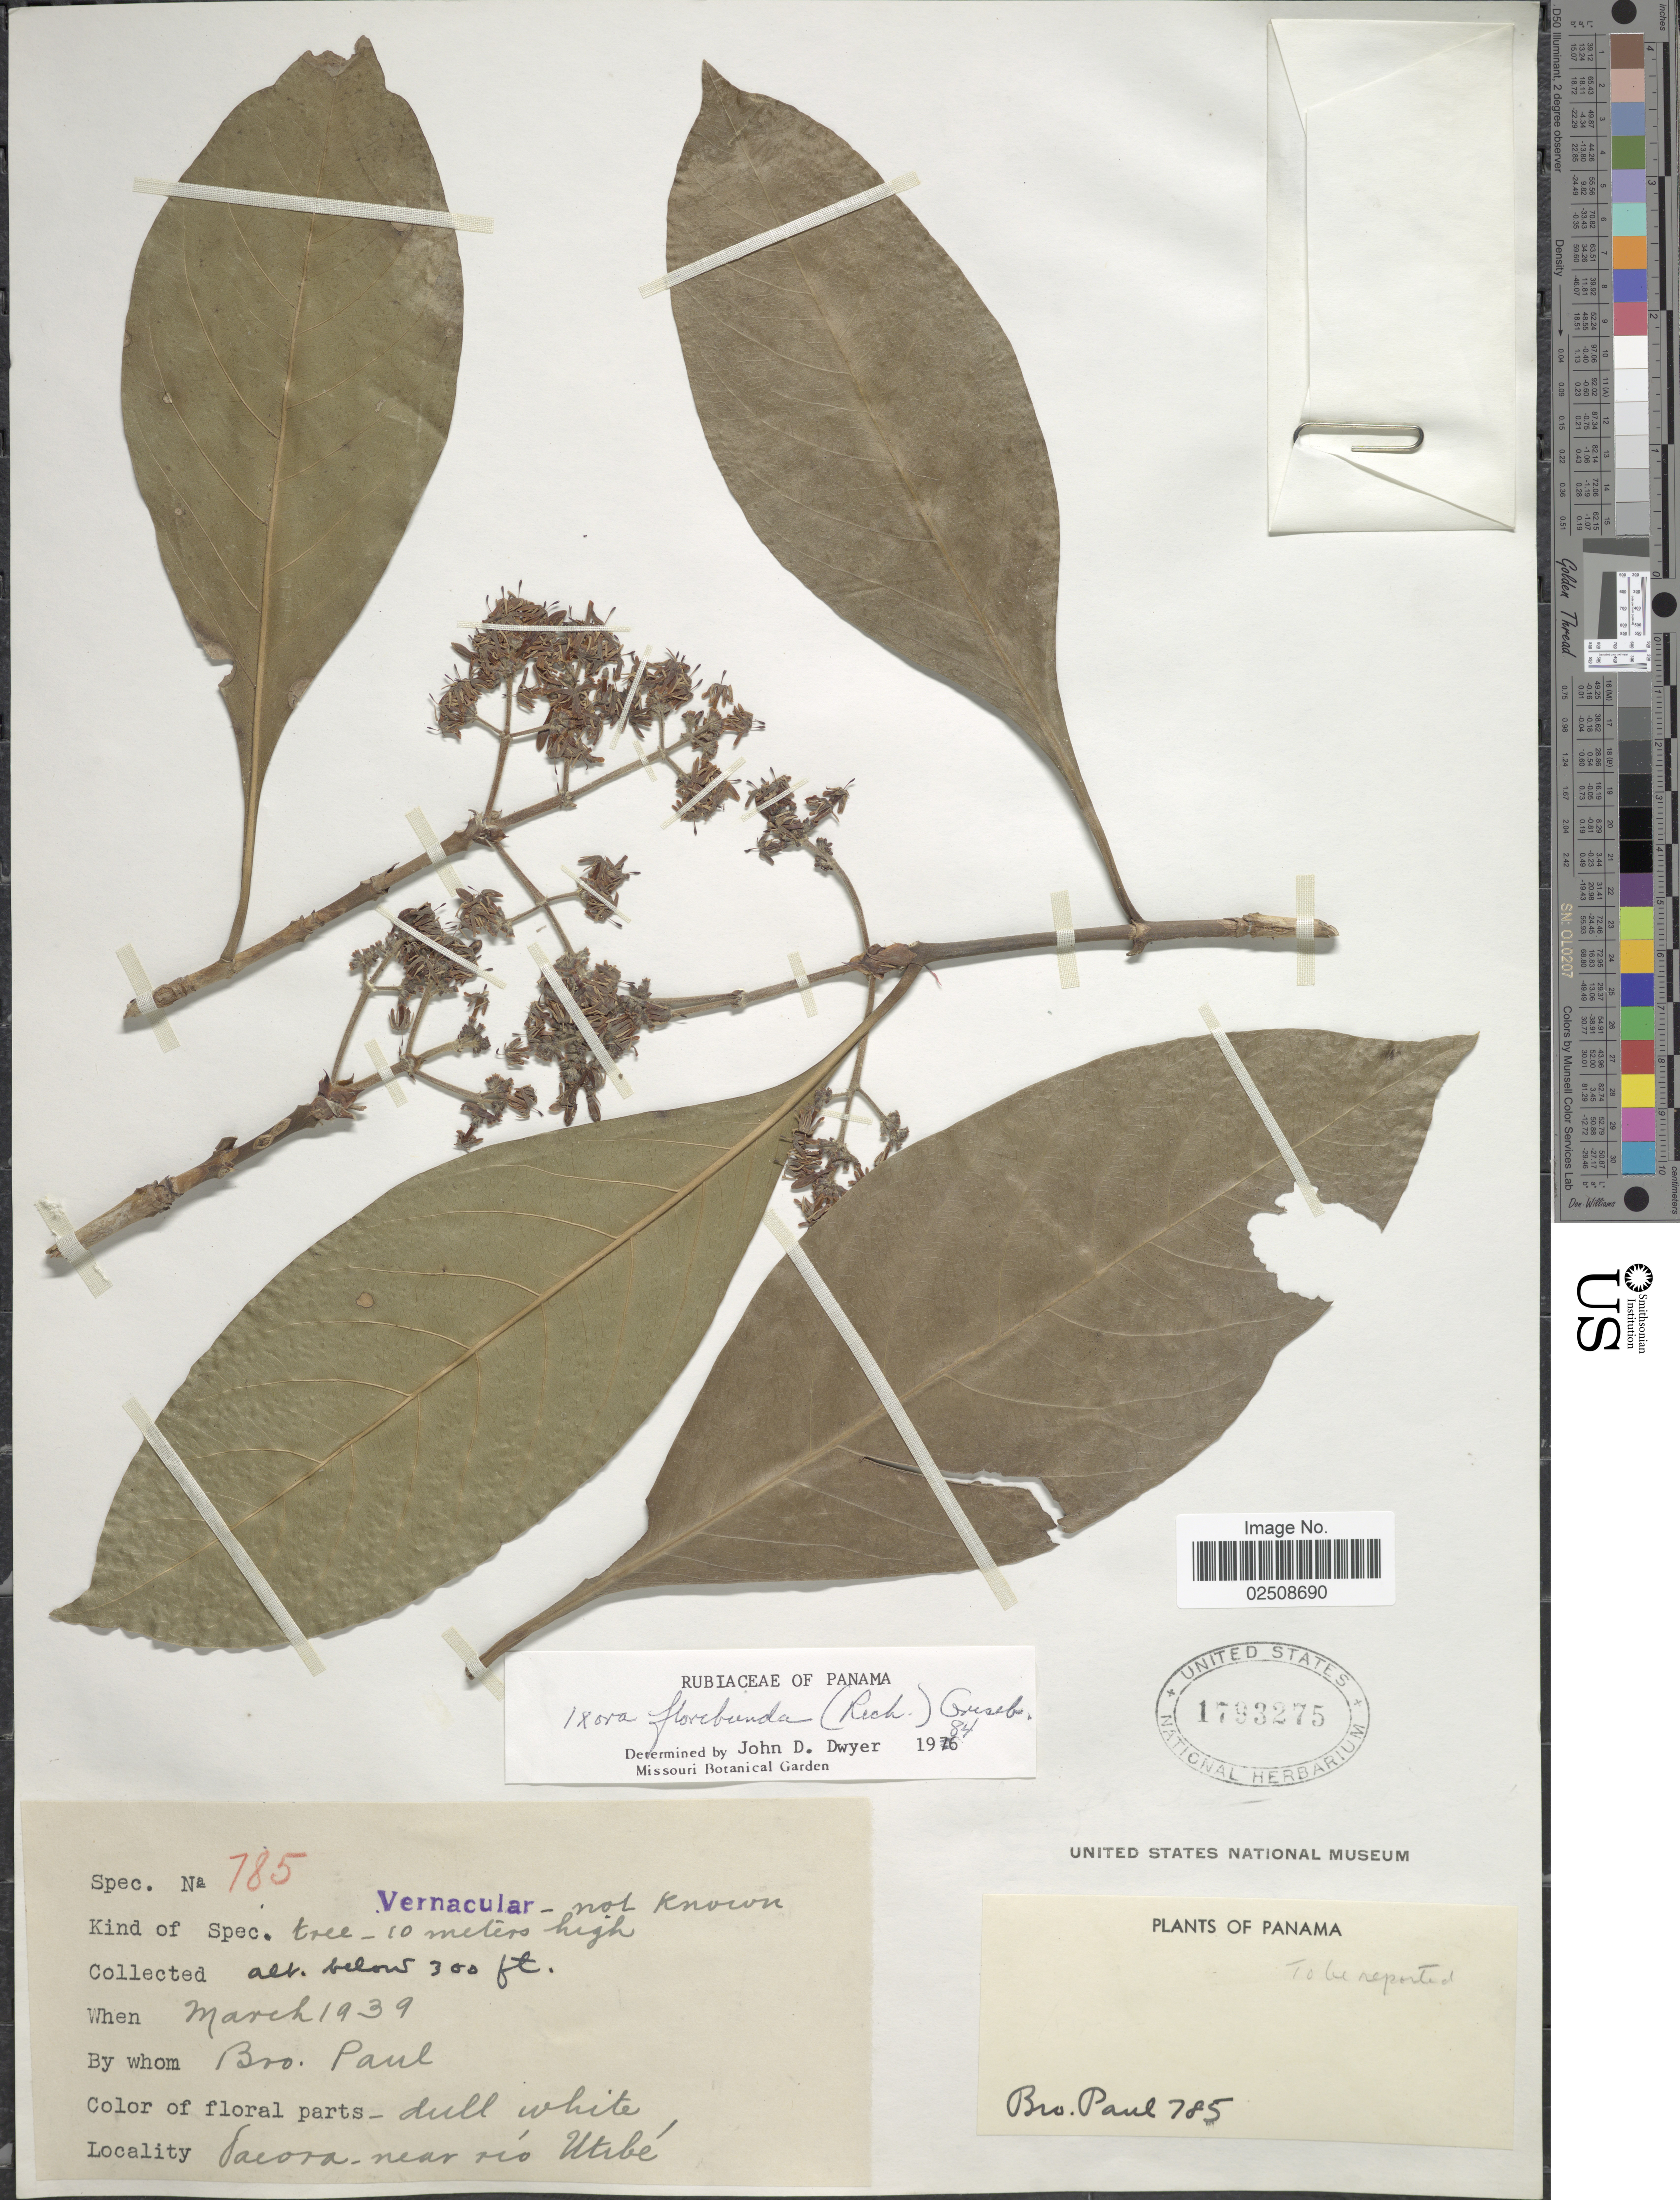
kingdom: Plantae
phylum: Tracheophyta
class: Magnoliopsida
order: Gentianales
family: Rubiaceae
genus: Ixora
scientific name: Ixora floribunda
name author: (A. Rich.) Griseb.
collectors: B. Paul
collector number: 785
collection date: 1939-03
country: Panama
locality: Pacora - near rio Utibe.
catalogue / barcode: US 1793275